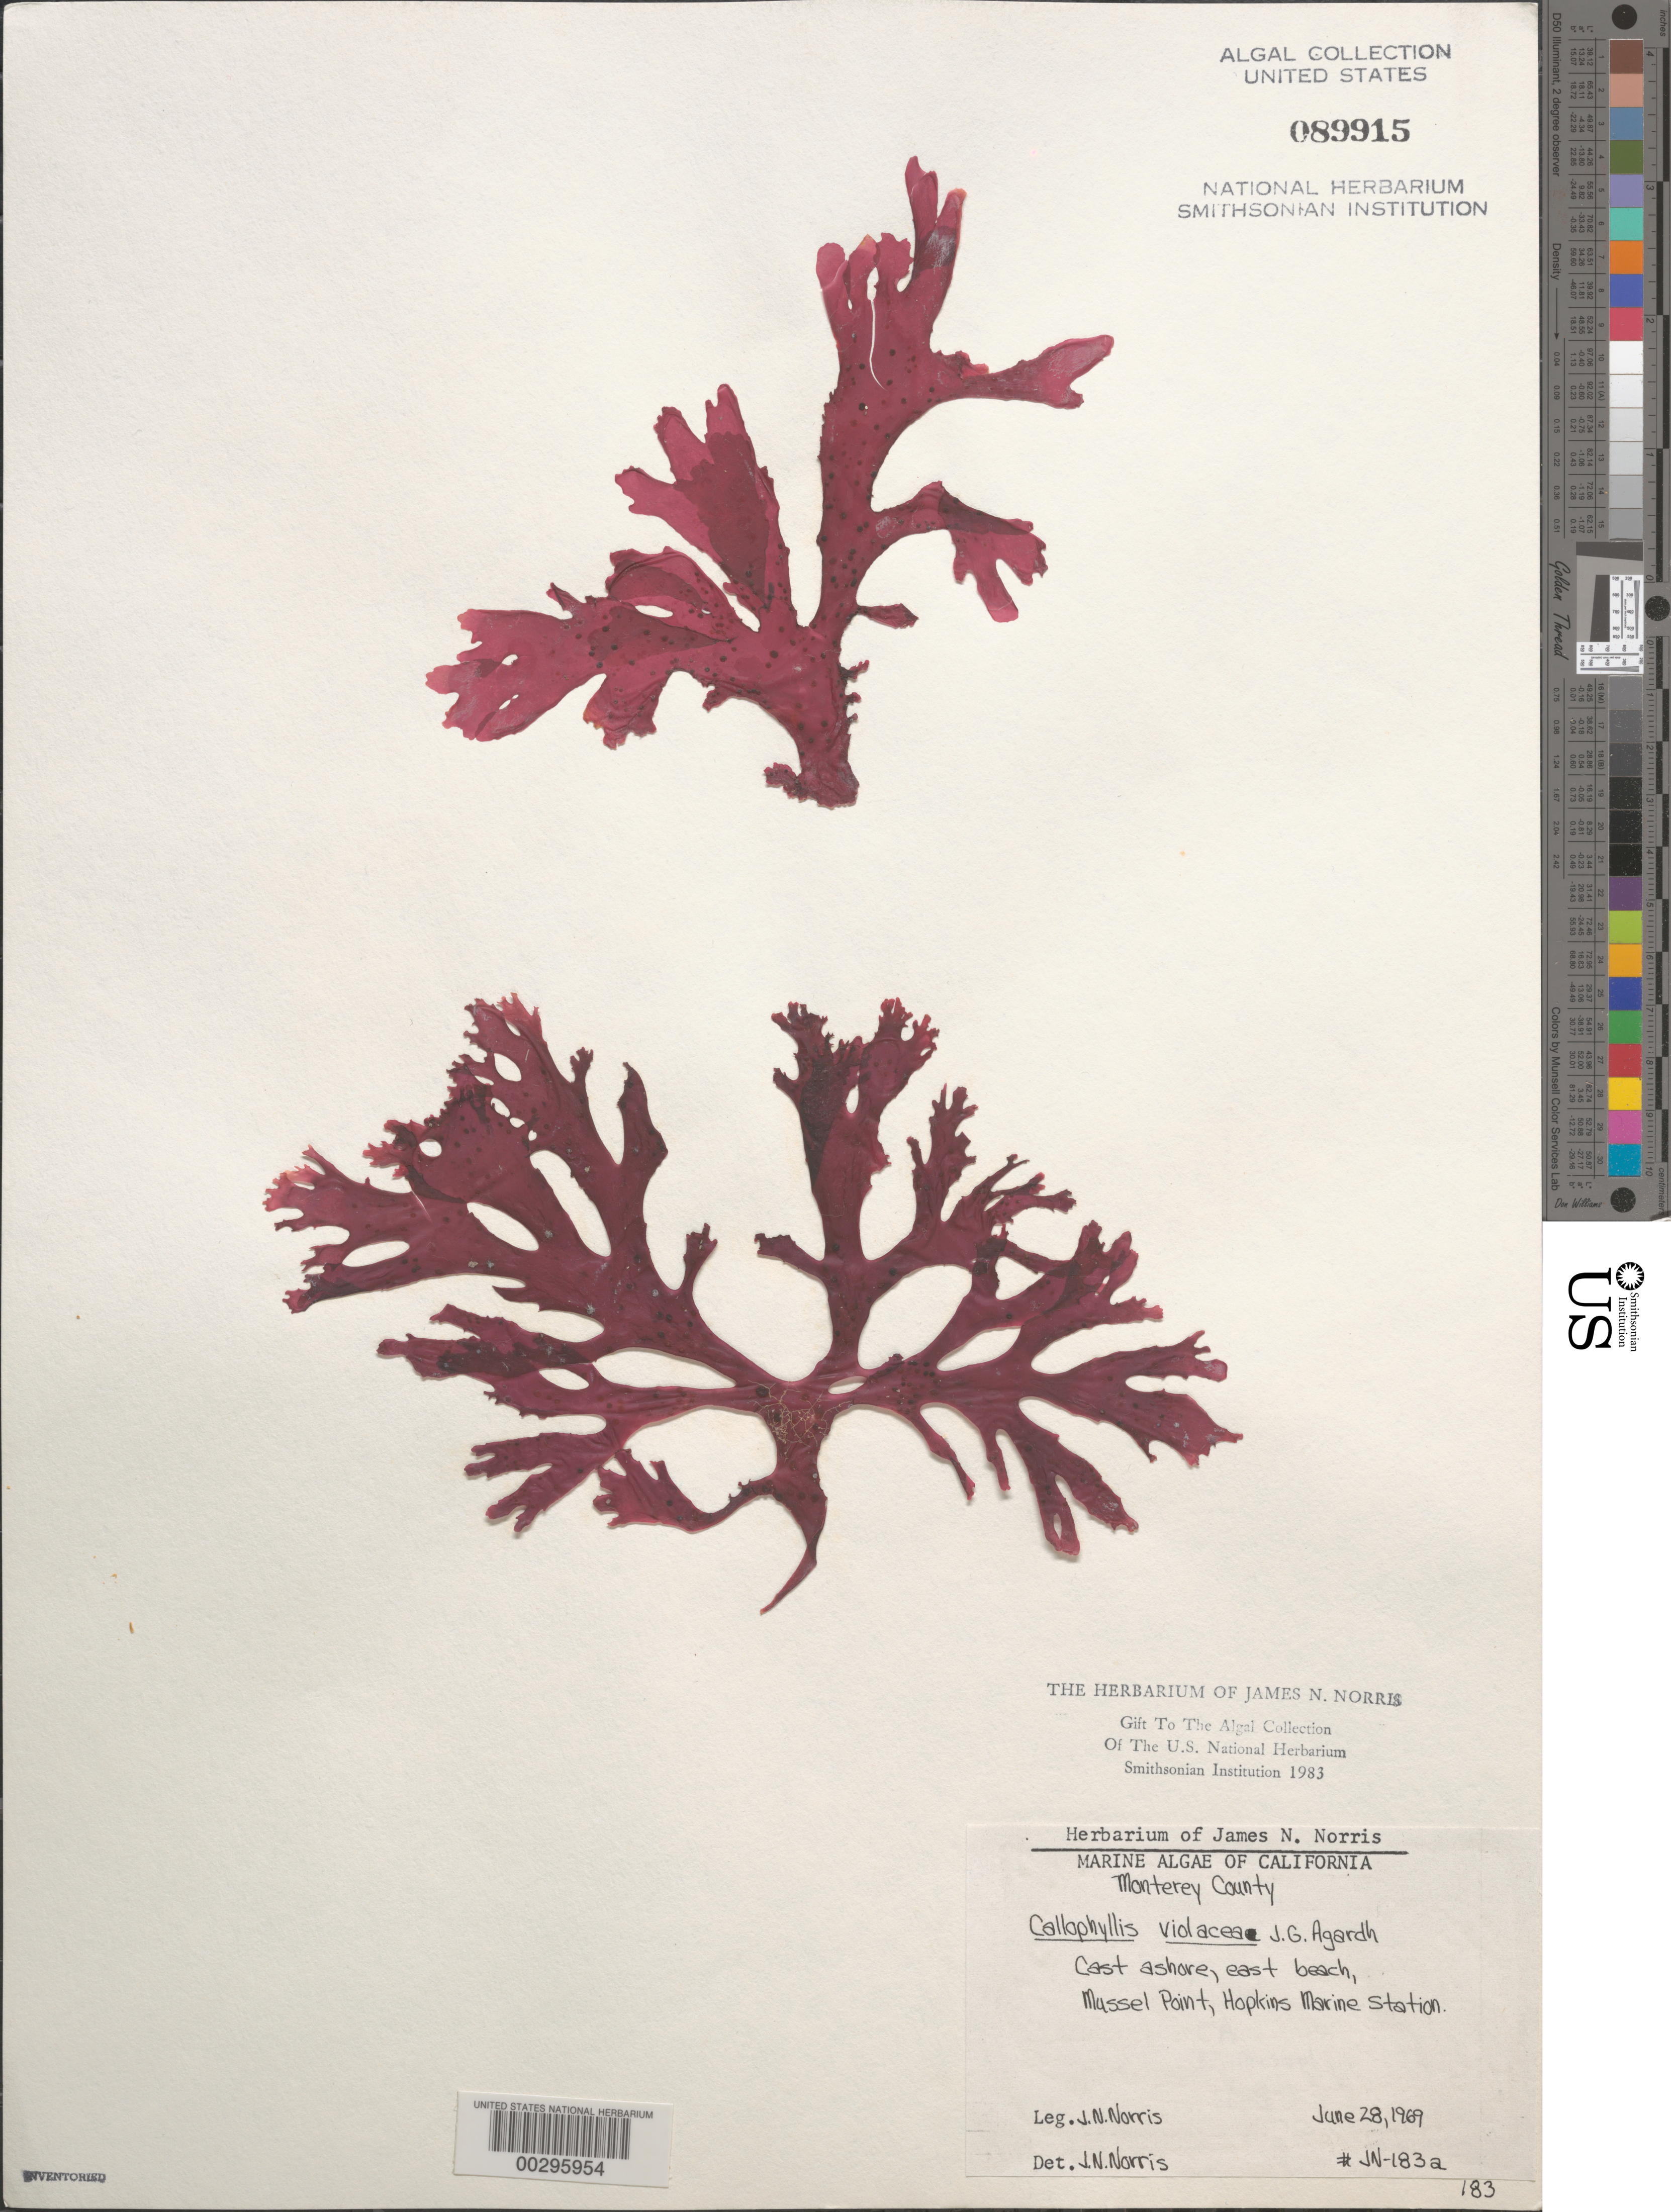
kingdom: Plantae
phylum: Rhodophyta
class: Florideophyceae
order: Gigartinales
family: Kallymeniaceae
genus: Callophyllis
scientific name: Callophyllis violacea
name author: J. Agardh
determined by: Norris, James N.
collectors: J. N. Norris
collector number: JN-183a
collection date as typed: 28 Jun 1969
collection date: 1969-06-28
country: United States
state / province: California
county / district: Monterey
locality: East Beach, Hopkins Marine Station, Mussel Point, Pacific Grove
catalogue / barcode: US 89915